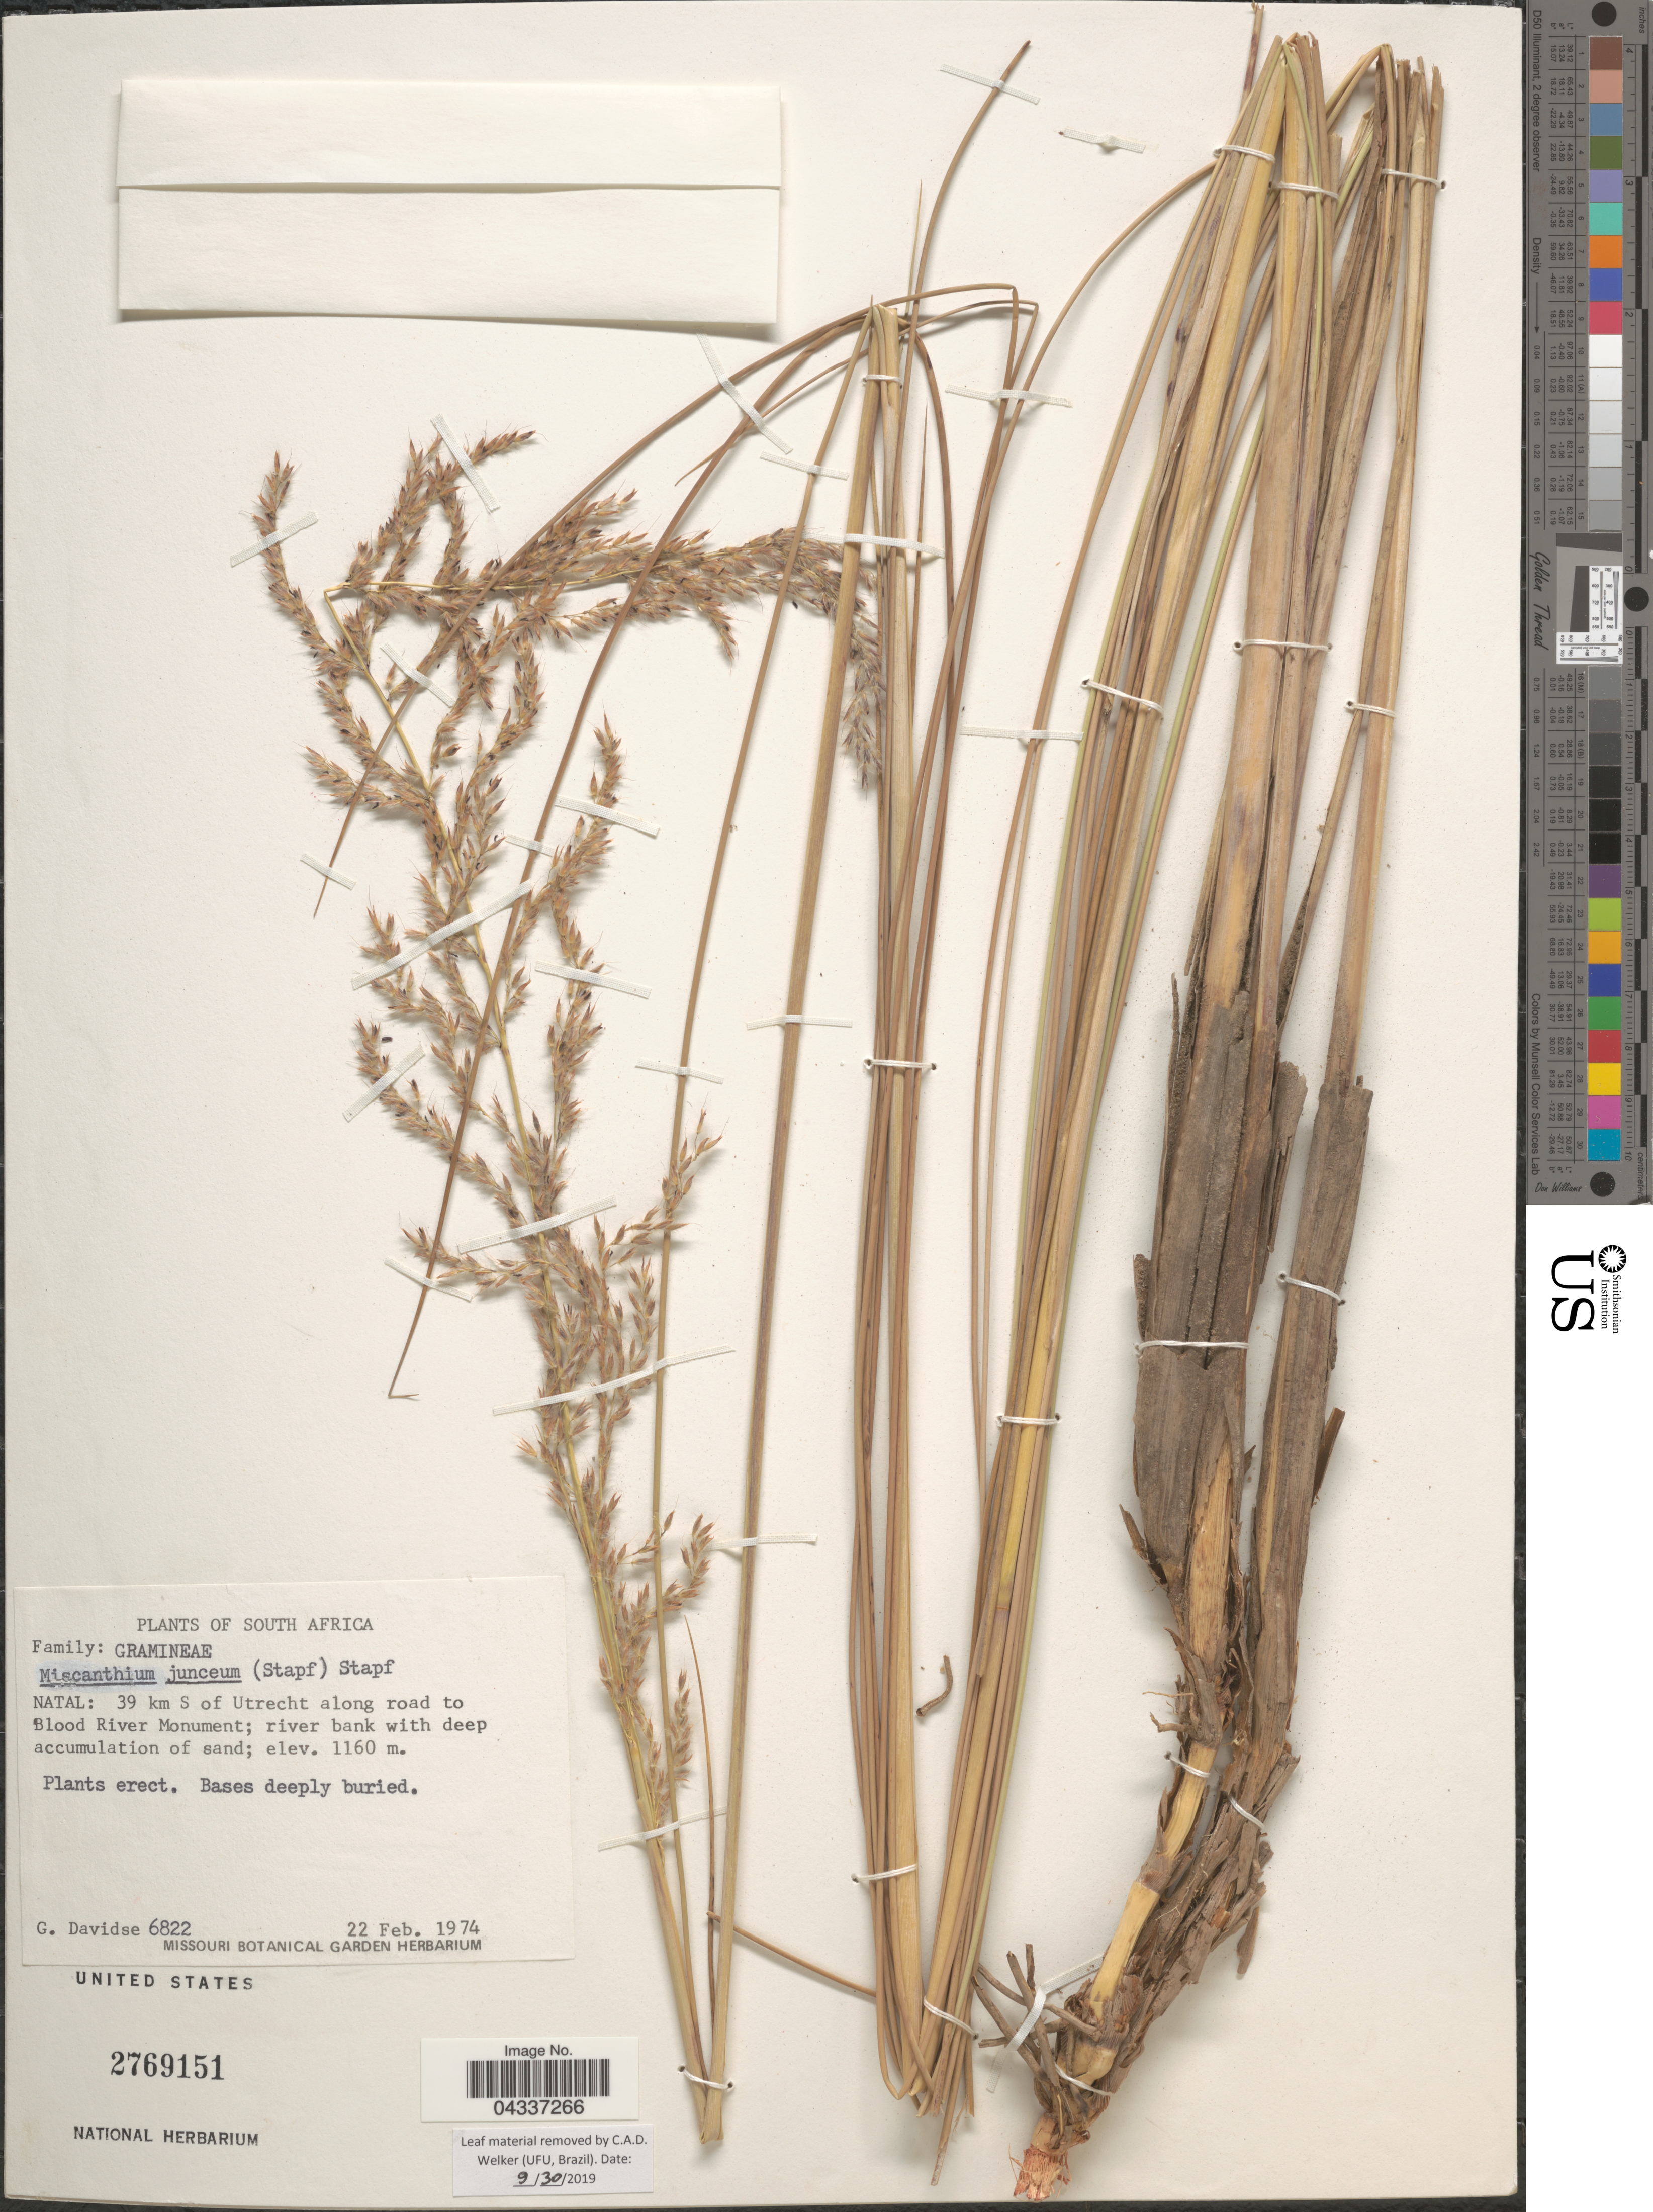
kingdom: Plantae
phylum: Tracheophyta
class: Liliopsida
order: Poales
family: Poaceae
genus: Miscanthidium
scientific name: Miscanthidium junceum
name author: (Stapf) Stapf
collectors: G. Davidse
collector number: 6822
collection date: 1974-02-22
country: South Africa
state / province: KwaZulu-Natal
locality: Natal: 39 km S of Utrecht along road to Blood River Monument.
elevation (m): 1160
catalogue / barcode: US 2769151